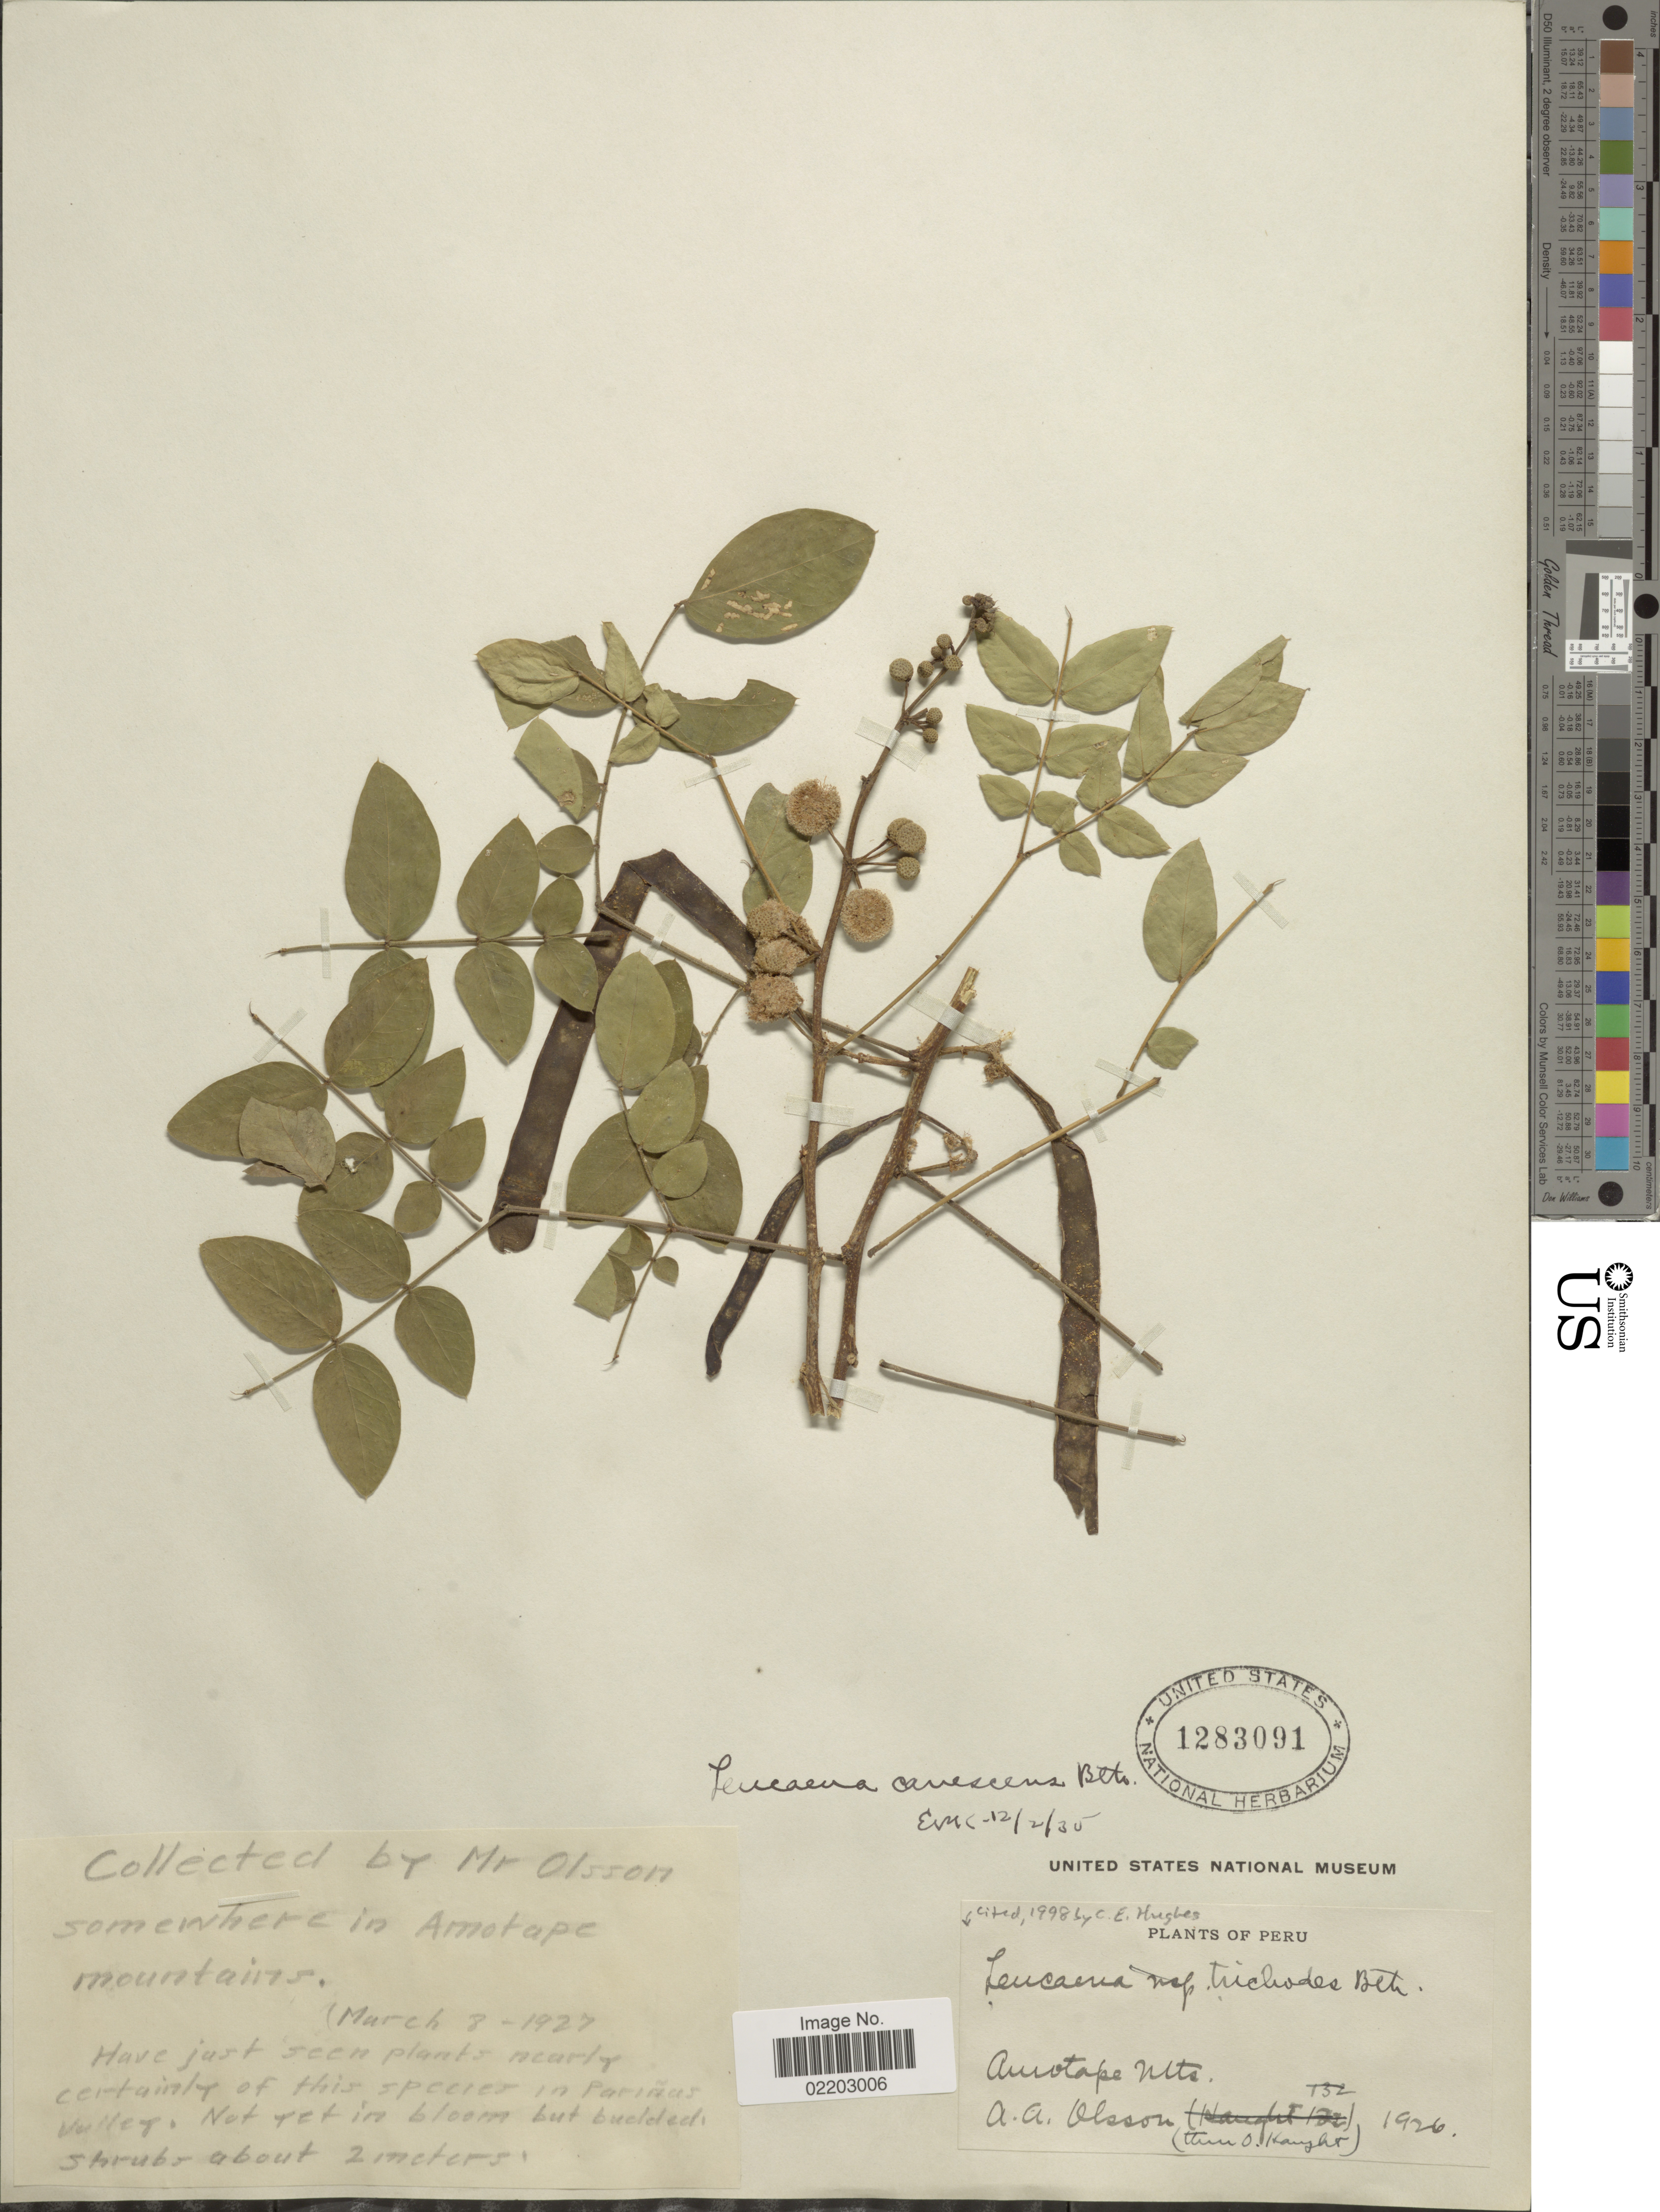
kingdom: Plantae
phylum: Tracheophyta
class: Magnoliopsida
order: Fabales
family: Fabaceae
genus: Leucaena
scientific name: Leucaena trichodes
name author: (Jacq.) Benth.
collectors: A. Olsson & O. Haught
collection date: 1927-03-08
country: Peru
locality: Amotape mountains.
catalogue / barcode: US 1283091